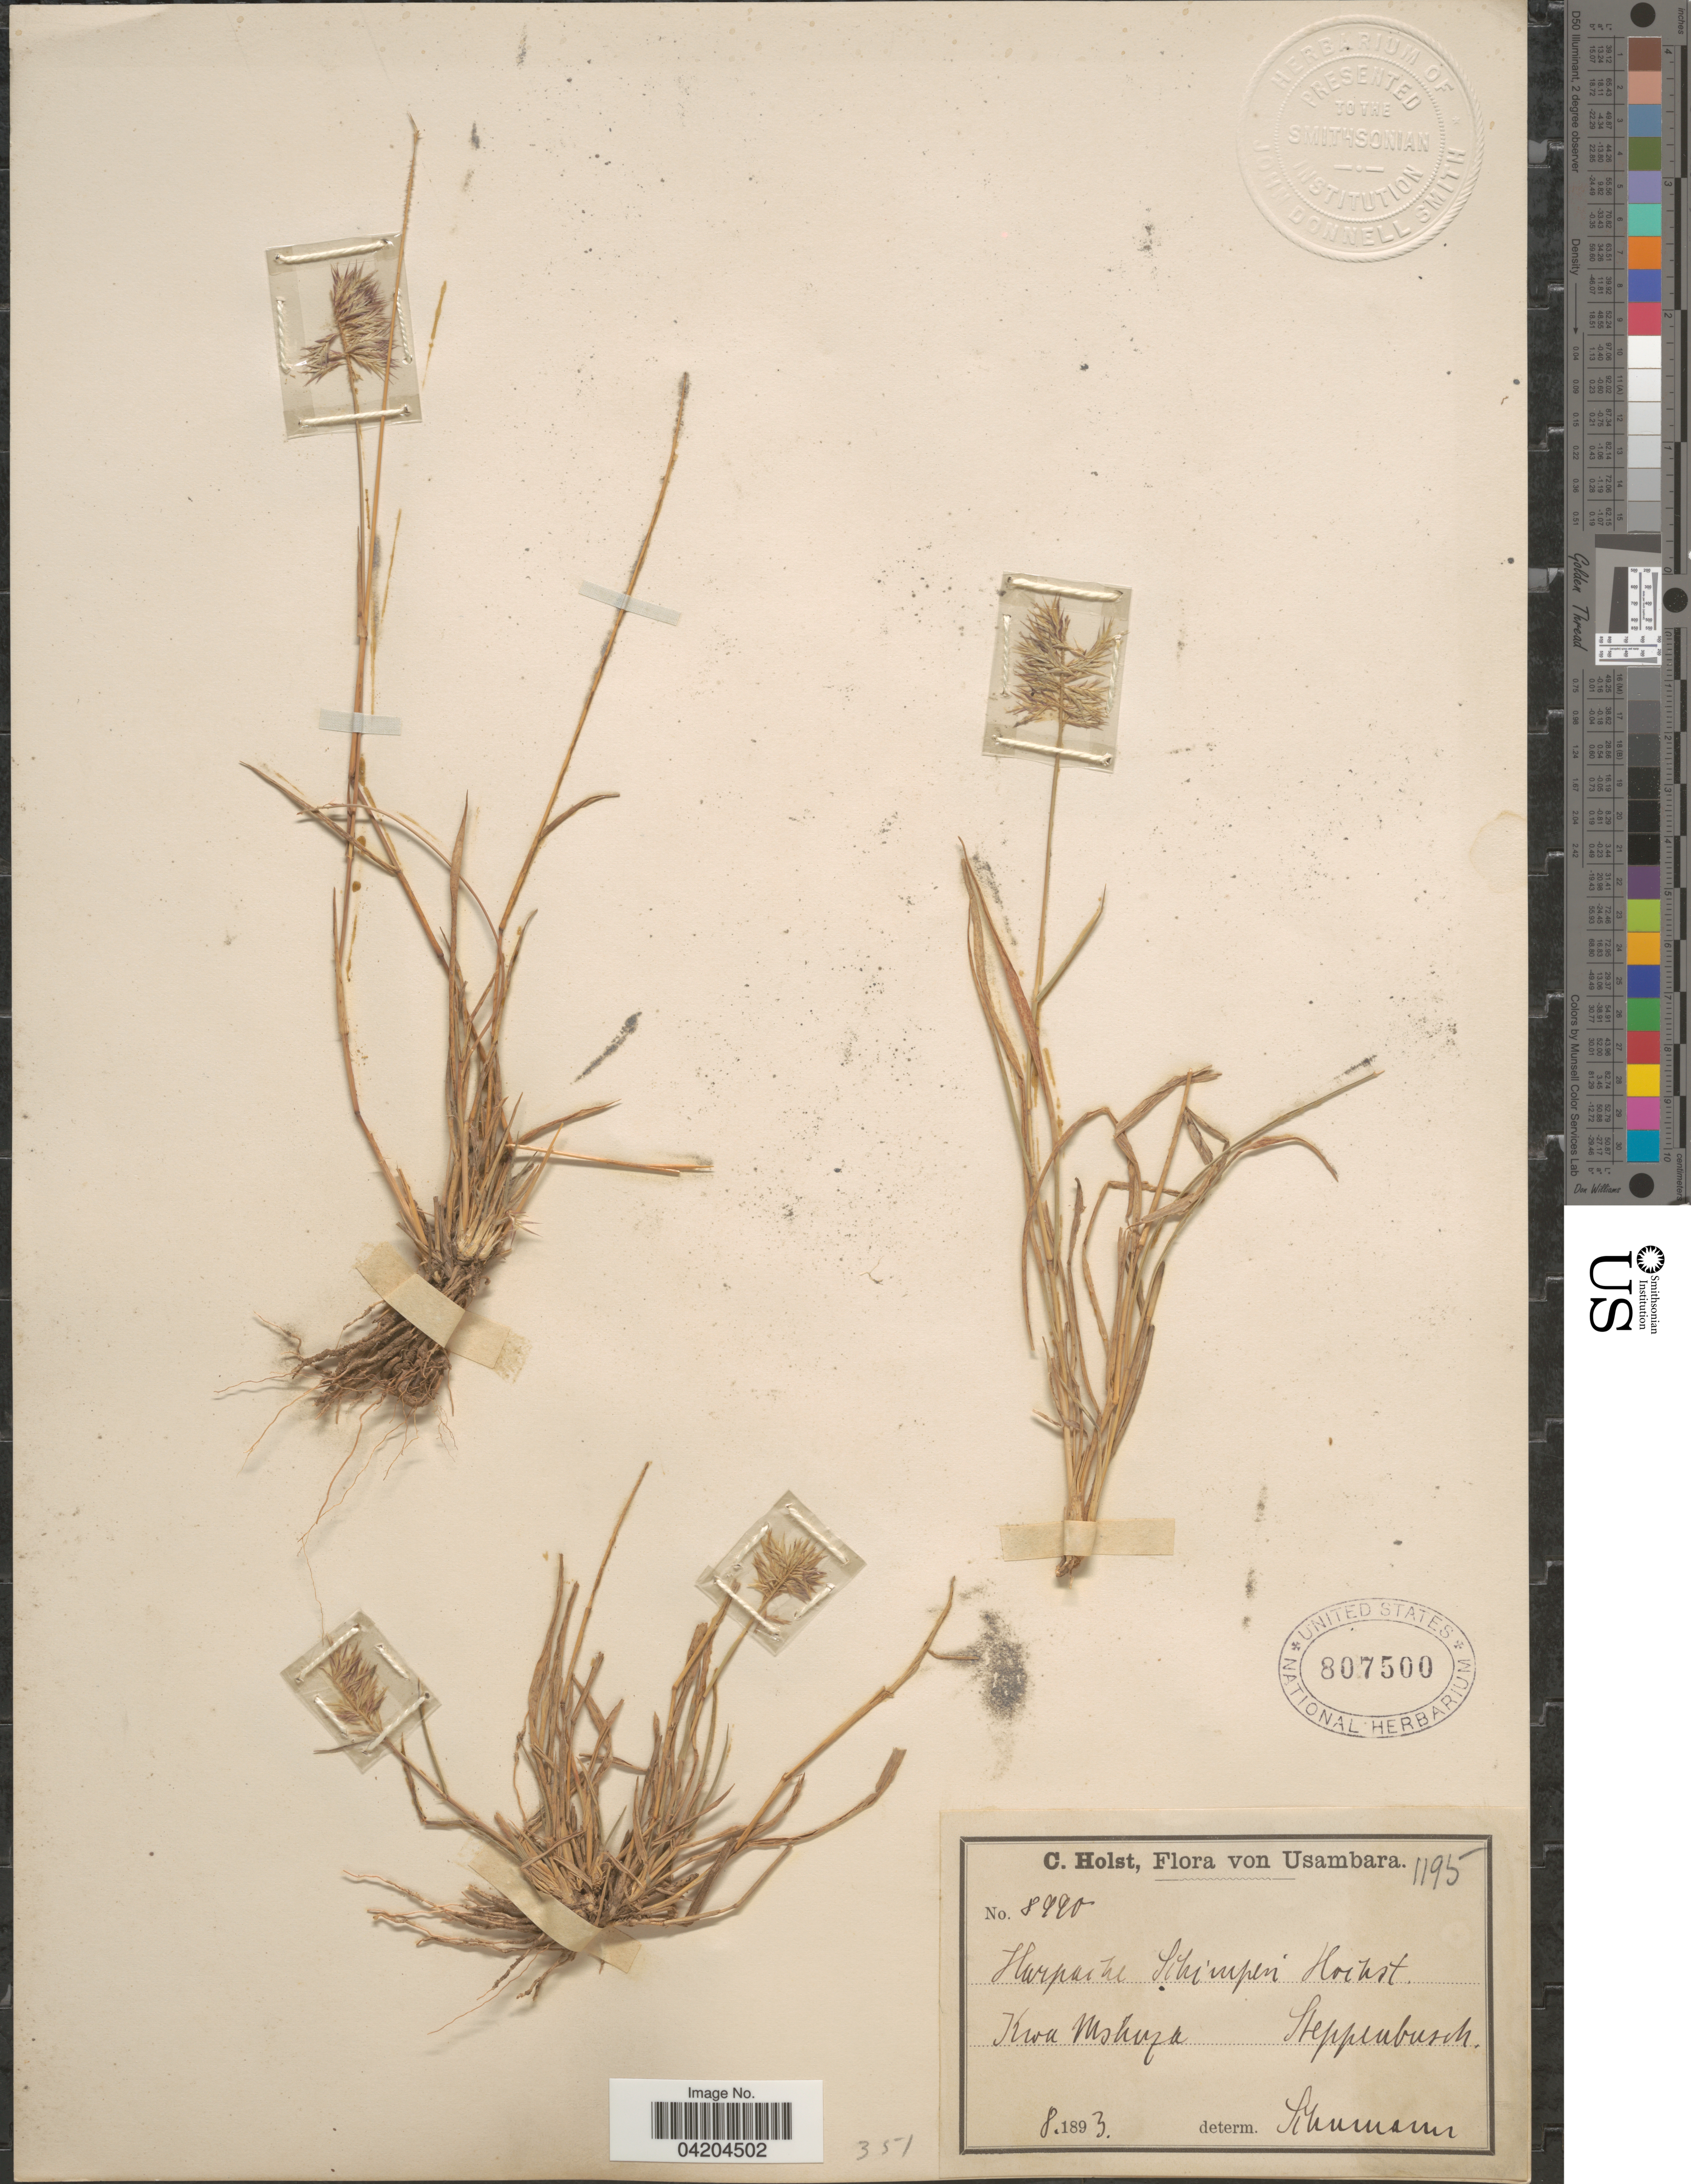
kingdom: Plantae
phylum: Tracheophyta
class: Liliopsida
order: Poales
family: Poaceae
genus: Eragrostis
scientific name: Eragrostis schimperi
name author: (A. Rich.) Benth.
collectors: C. H. Holst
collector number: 8990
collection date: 1893-08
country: Tanzania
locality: Usambara. Kwa Mshuza.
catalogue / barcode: US 807500